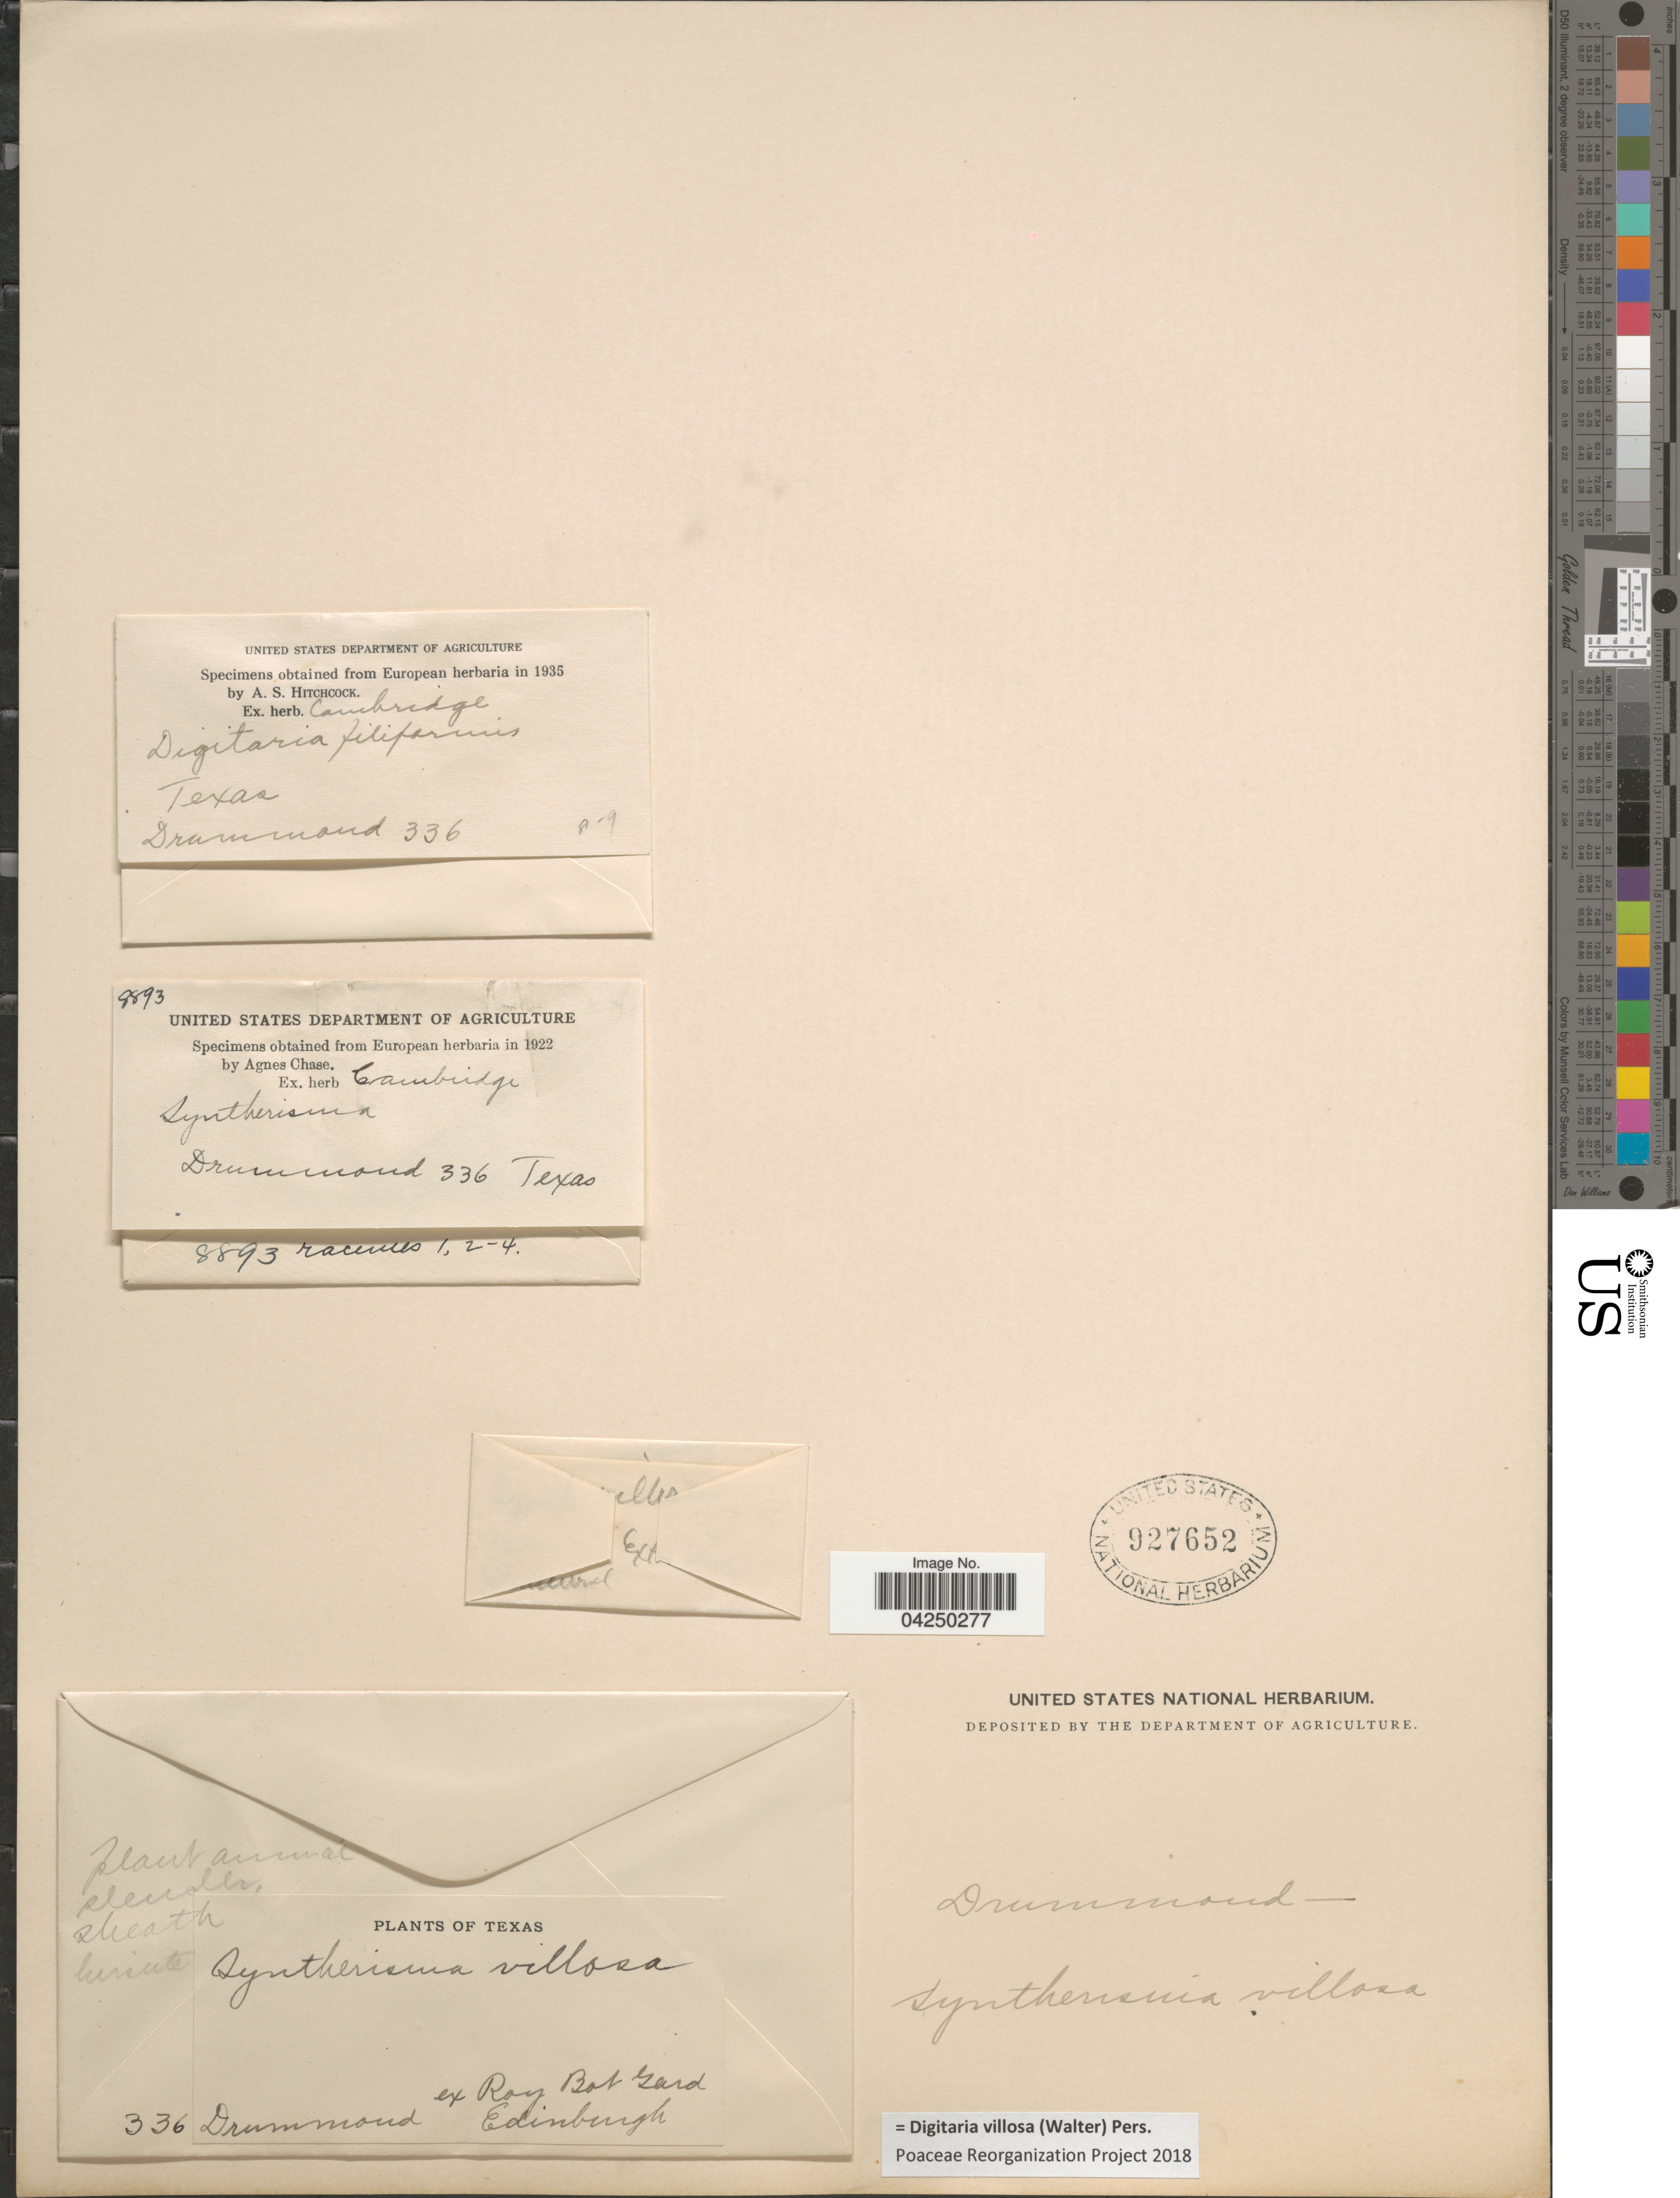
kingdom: Plantae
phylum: Tracheophyta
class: Liliopsida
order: Poales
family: Poaceae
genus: Digitaria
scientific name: Digitaria villosa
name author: (Walter) Pers.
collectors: -. Drummond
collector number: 336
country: United States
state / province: Texas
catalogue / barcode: US 927652